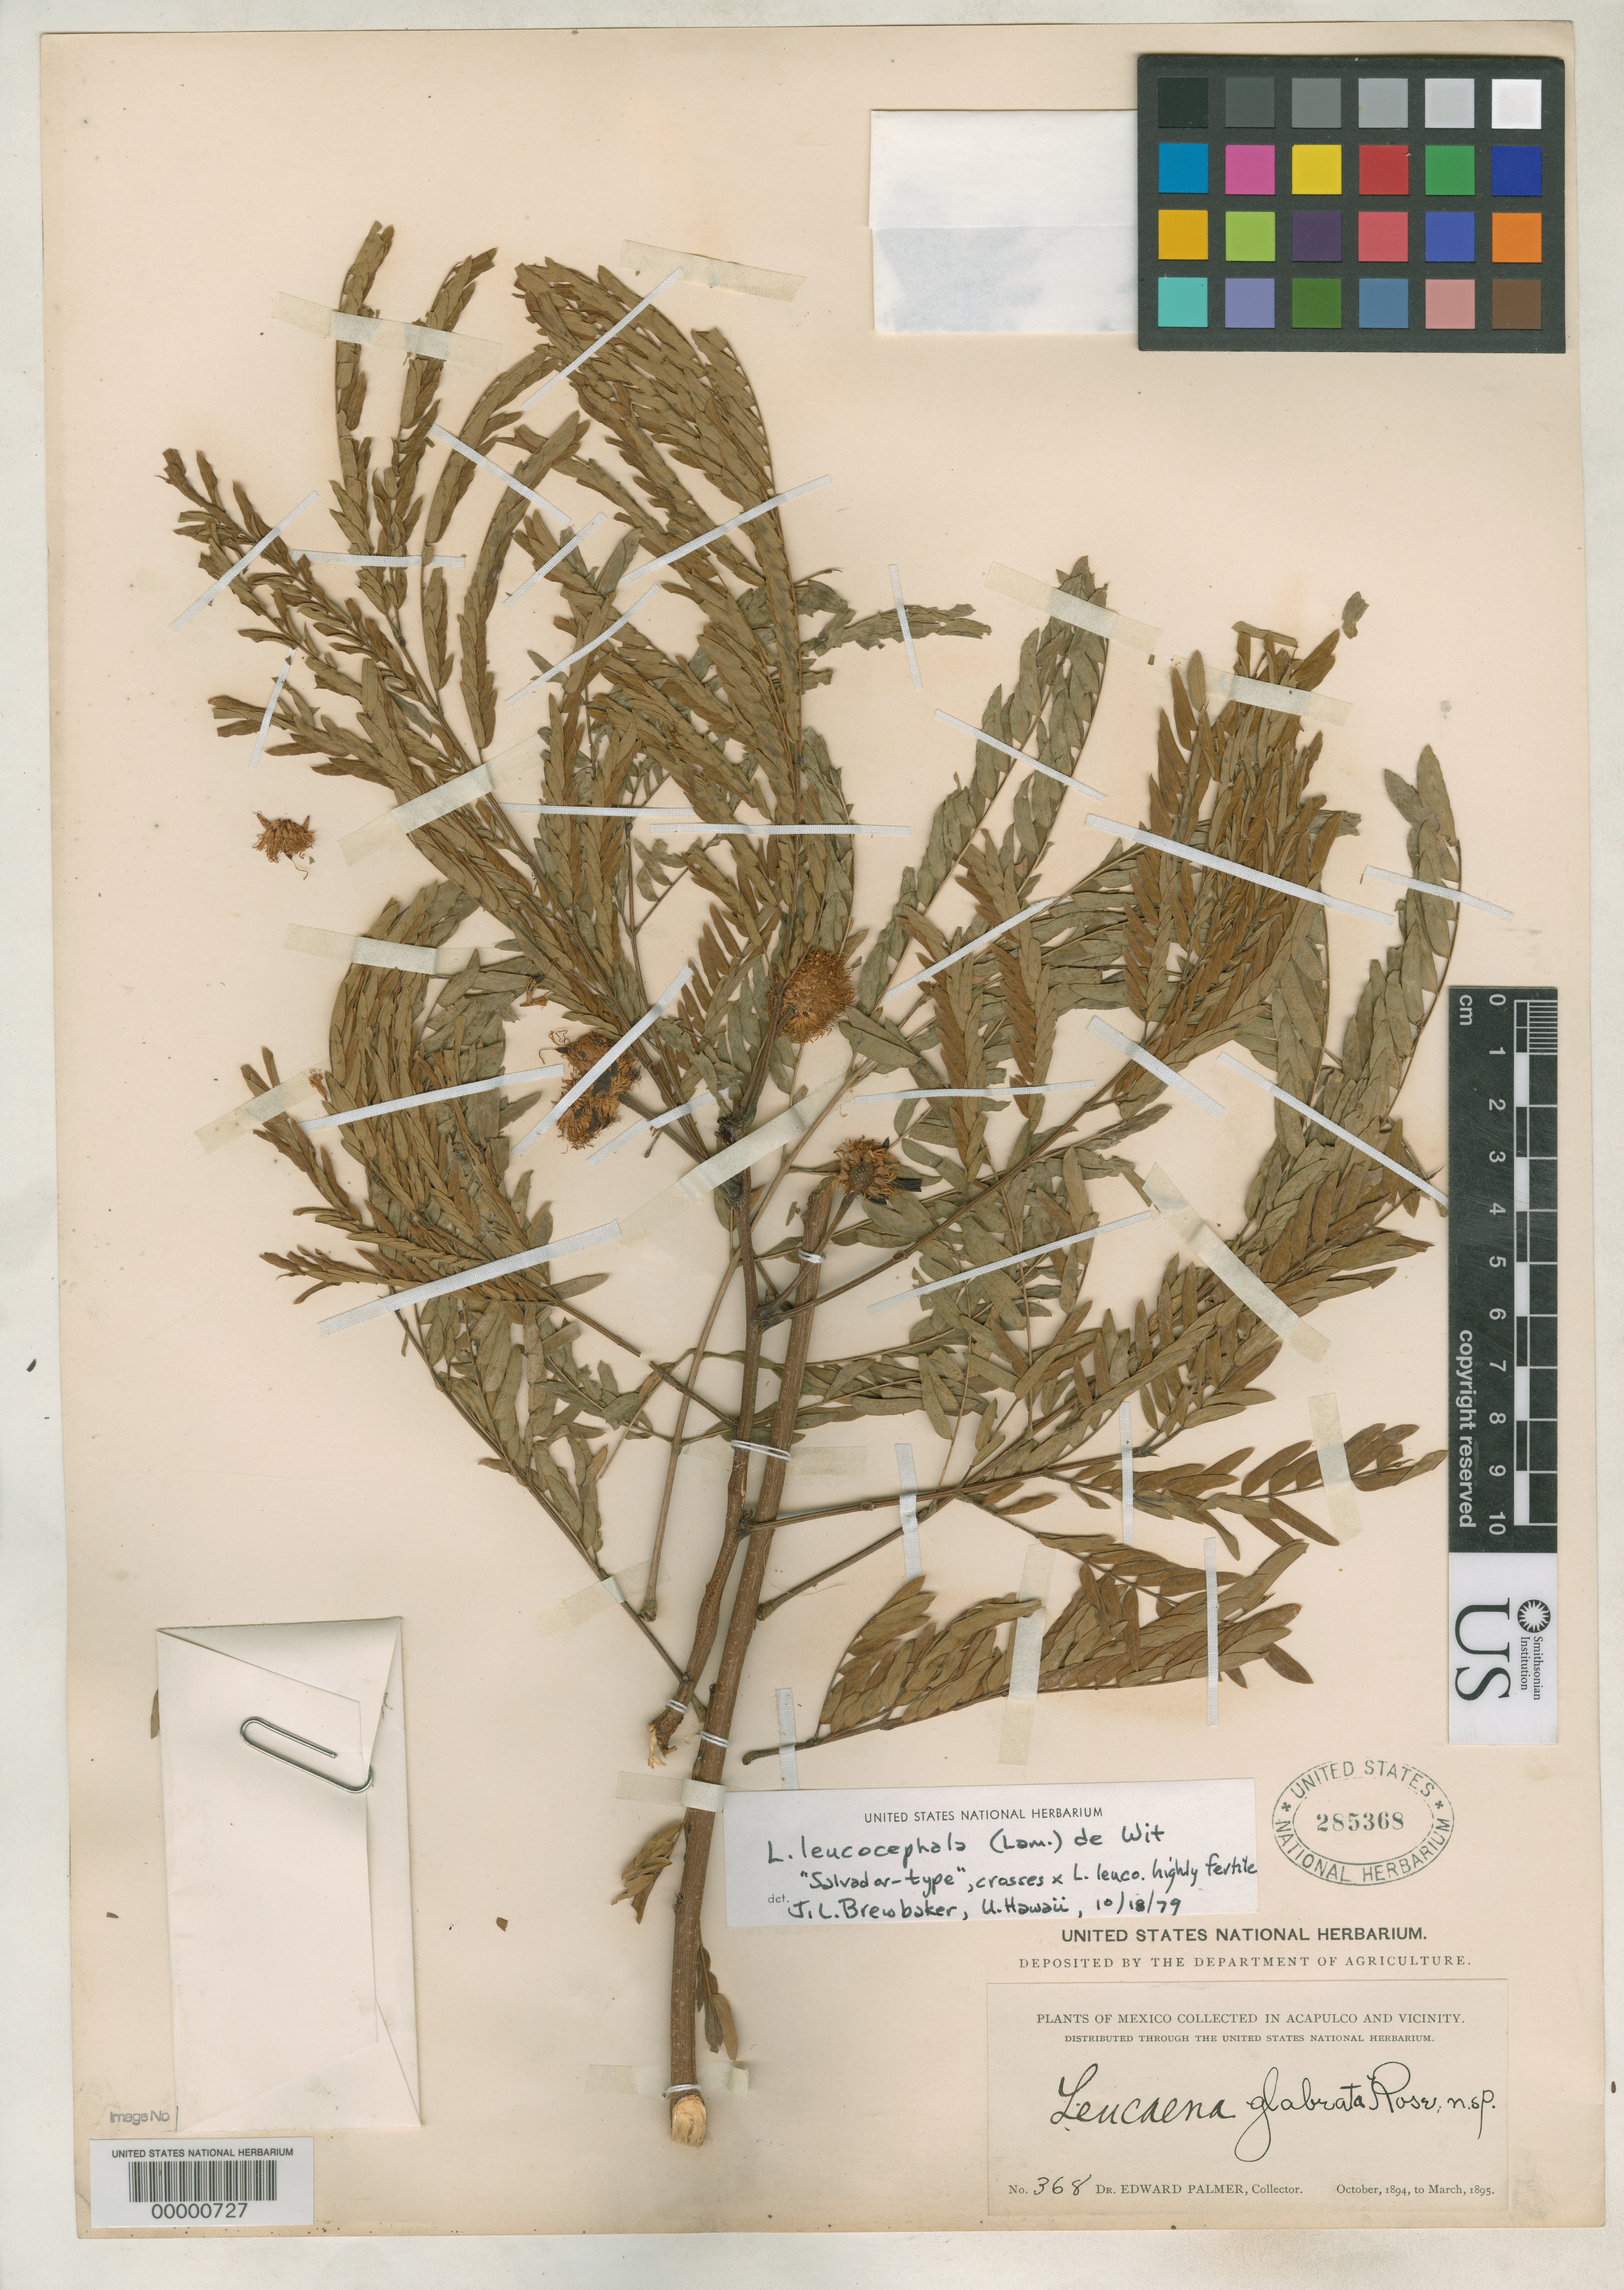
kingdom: Plantae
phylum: Tracheophyta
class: Magnoliopsida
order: Fabales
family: Fabaceae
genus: Leucaena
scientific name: Leucaena glabrata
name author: Rose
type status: Type Collection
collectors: E. Palmer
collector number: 368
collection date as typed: Oct 1894 to -- Mar 1895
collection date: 1894-10/1895-03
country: Mexico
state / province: Guerrero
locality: Acapulco and vicinity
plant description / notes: Zarate (1987, Phytologia 63: 305) & Hughes (1998, Syst. Bot. Monogr. 55: 114) cite "holotype" at US, but we have 2 original sheets (USNH 285367, 285368), bearing identical labels but possibly collected on 2 separate dates; neither sheet has been annotated by either author as "holotype" or "type" (or in any other way). Protologue describes both flowers & fruit, cites collection date as February 1895 (which appears on neither US specimen; labels printed with range of dates, Oct. 1894 to March 1895). This sheet in flower.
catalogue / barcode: US 285368